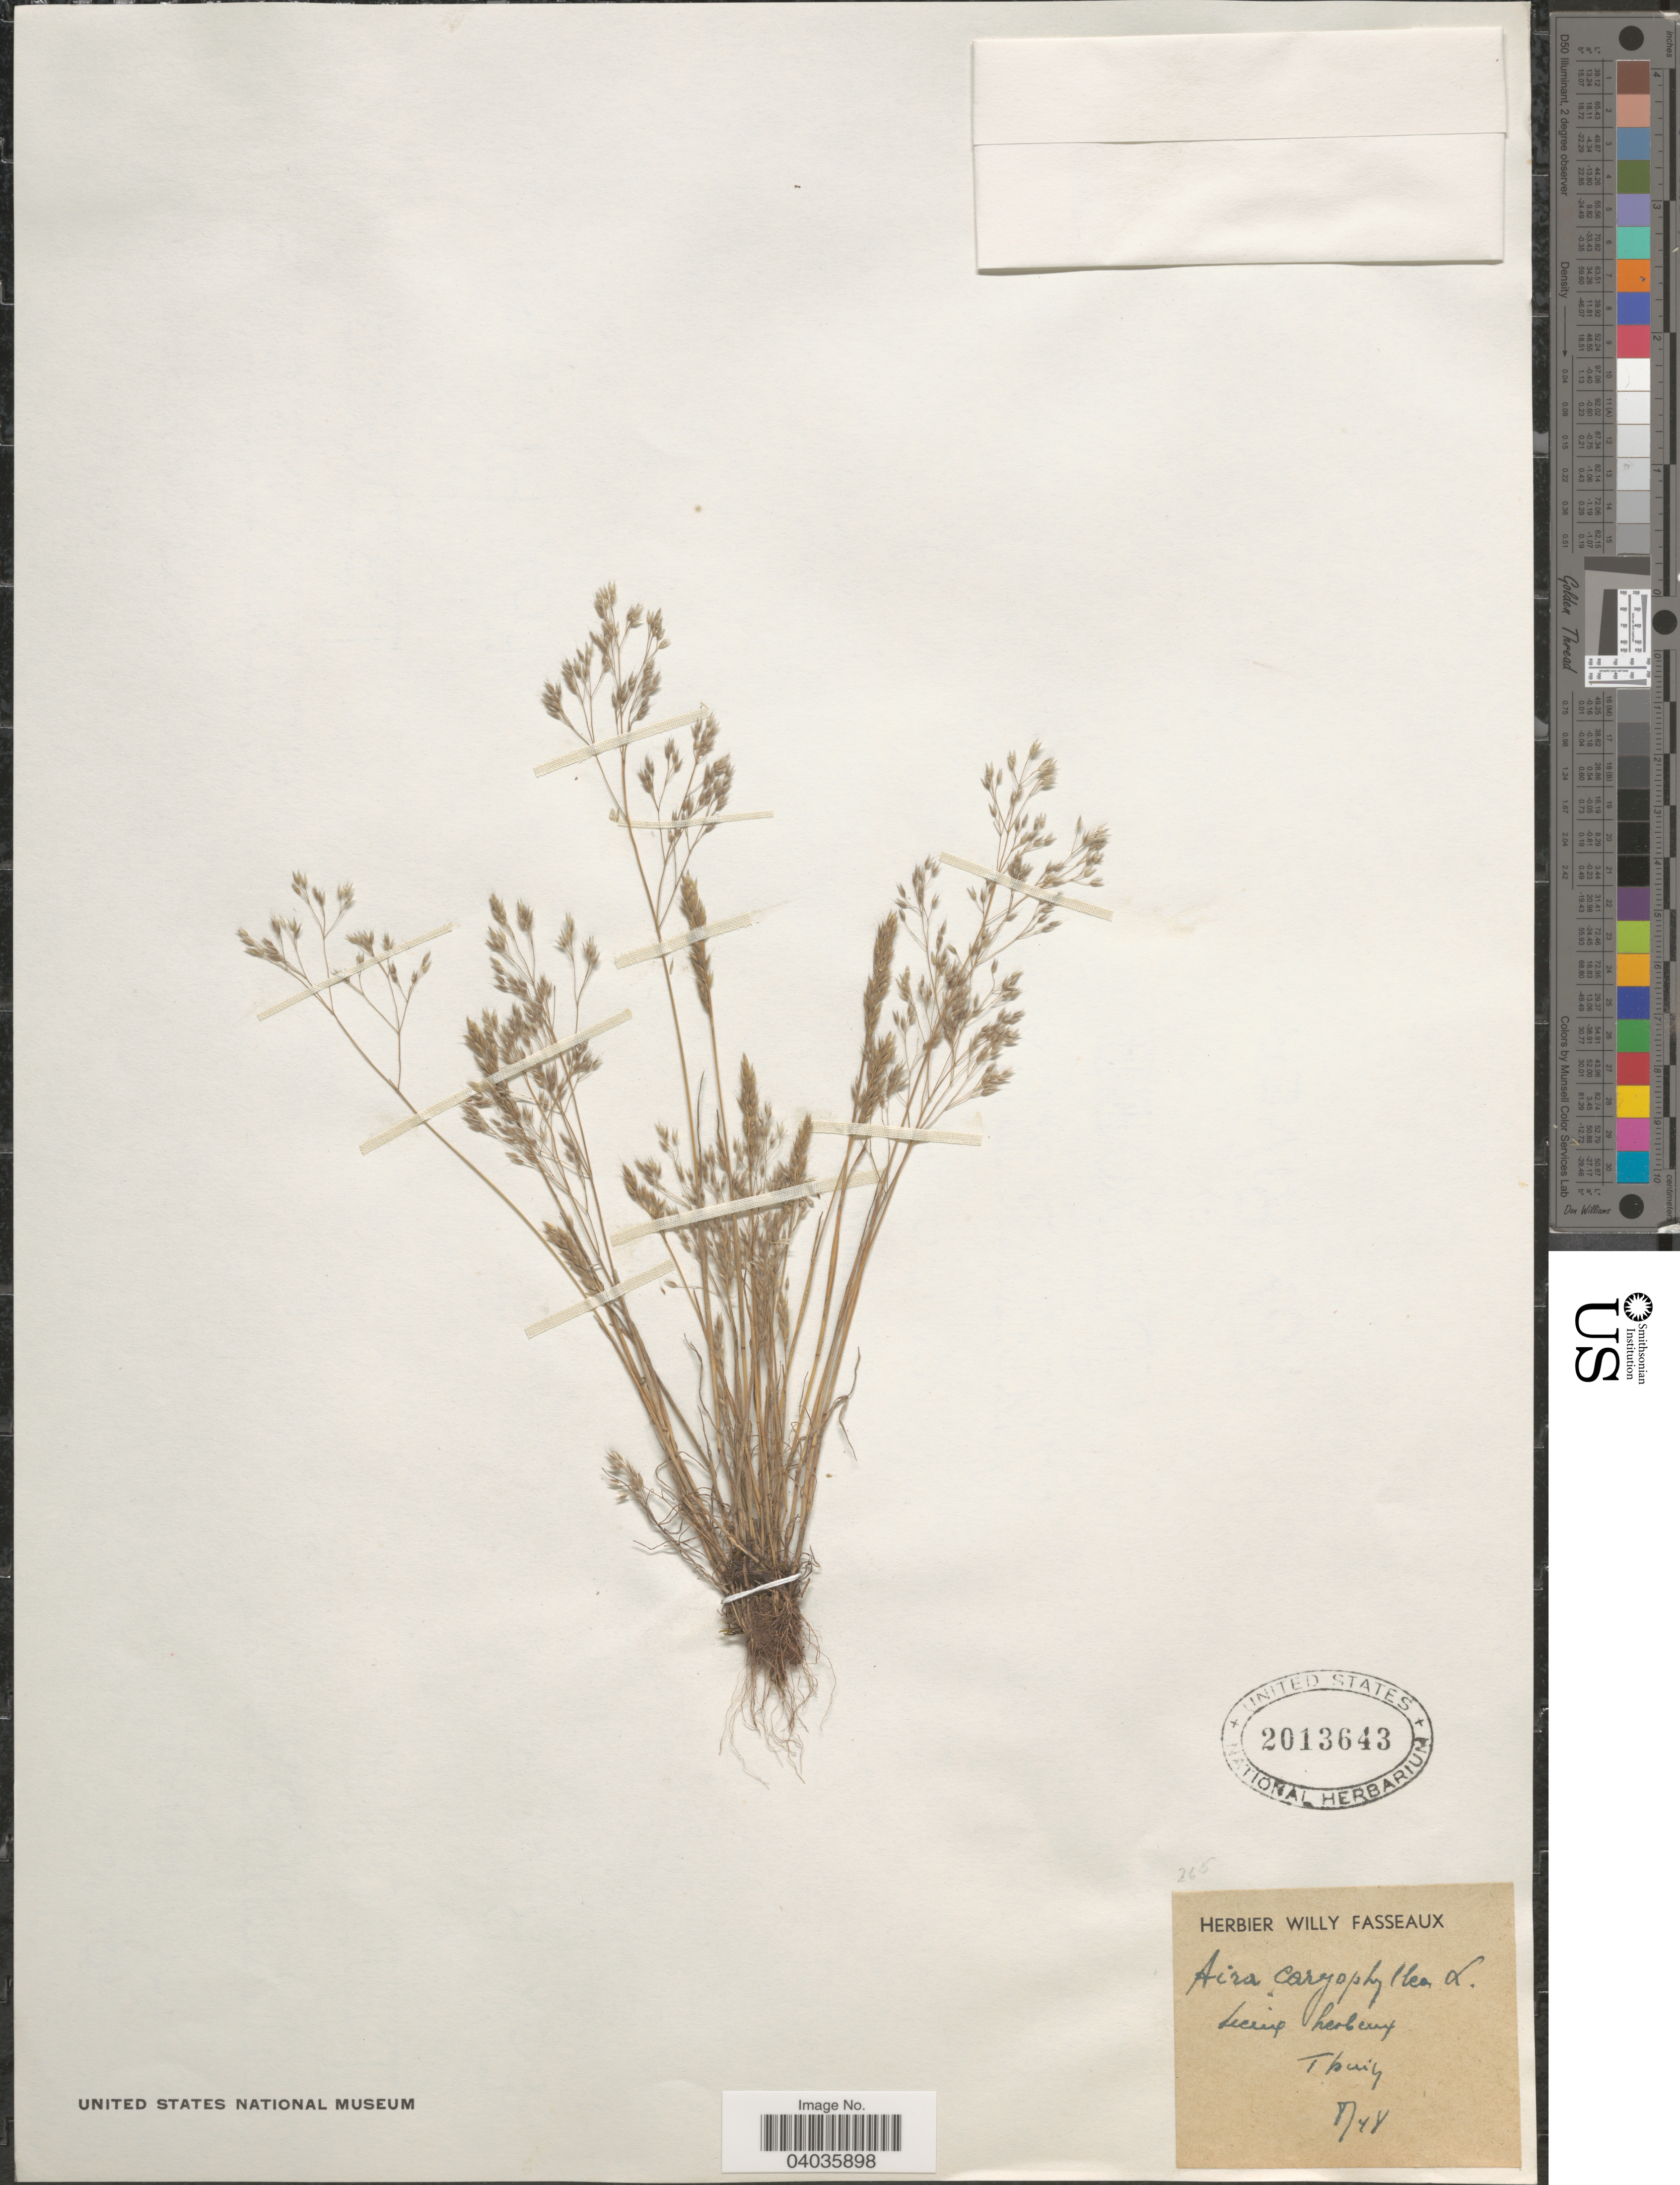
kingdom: Plantae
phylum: Tracheophyta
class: Liliopsida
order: Poales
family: Poaceae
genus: Aira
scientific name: Aira caryophyllea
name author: L.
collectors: Ex herb. Willy Fasseaux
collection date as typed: Transcribed d/m/y: /8/48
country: France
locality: Lieux herbeux, Thuiy [interpreted].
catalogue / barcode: US 2013643